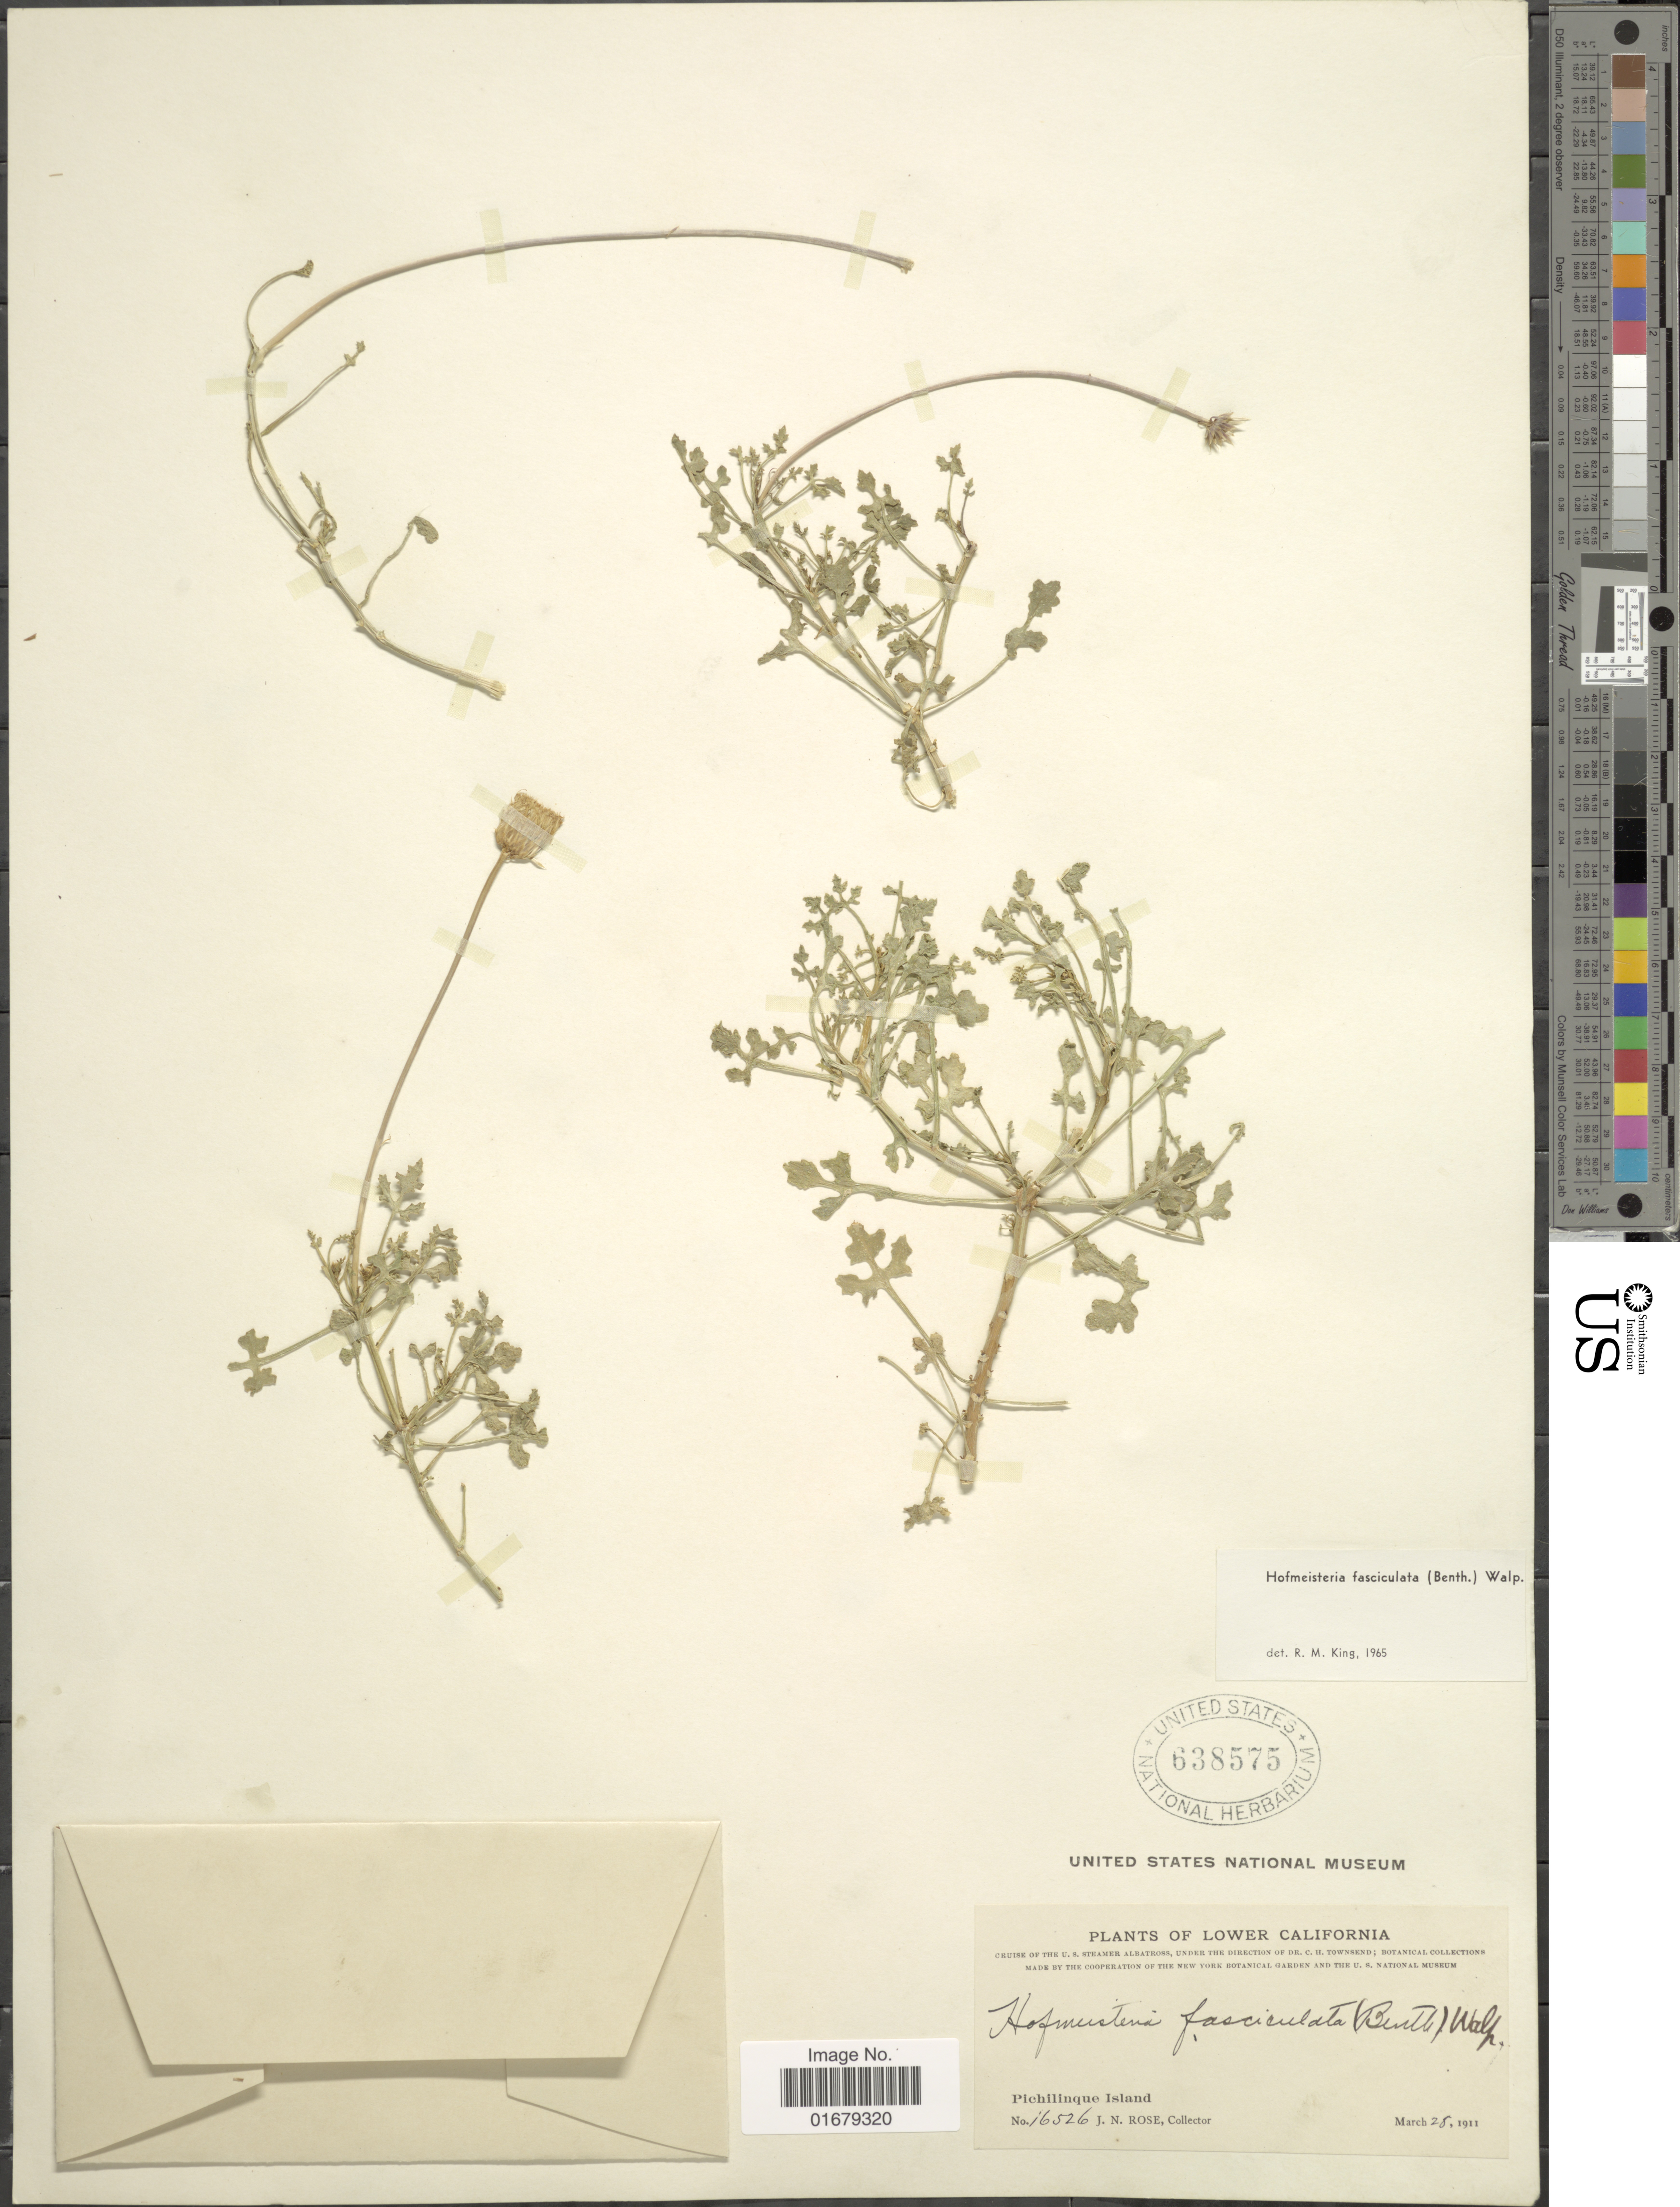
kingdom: Plantae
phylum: Tracheophyta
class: Magnoliopsida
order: Asterales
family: Asteraceae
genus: Hofmeisteria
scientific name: Hofmeisteria fasciculata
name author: (Benth.) Walp.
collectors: J. N. Rose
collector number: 16526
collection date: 1911-03-28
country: Mexico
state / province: Baja California Sur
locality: Lower California, Pichilinque Island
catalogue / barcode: US 638575